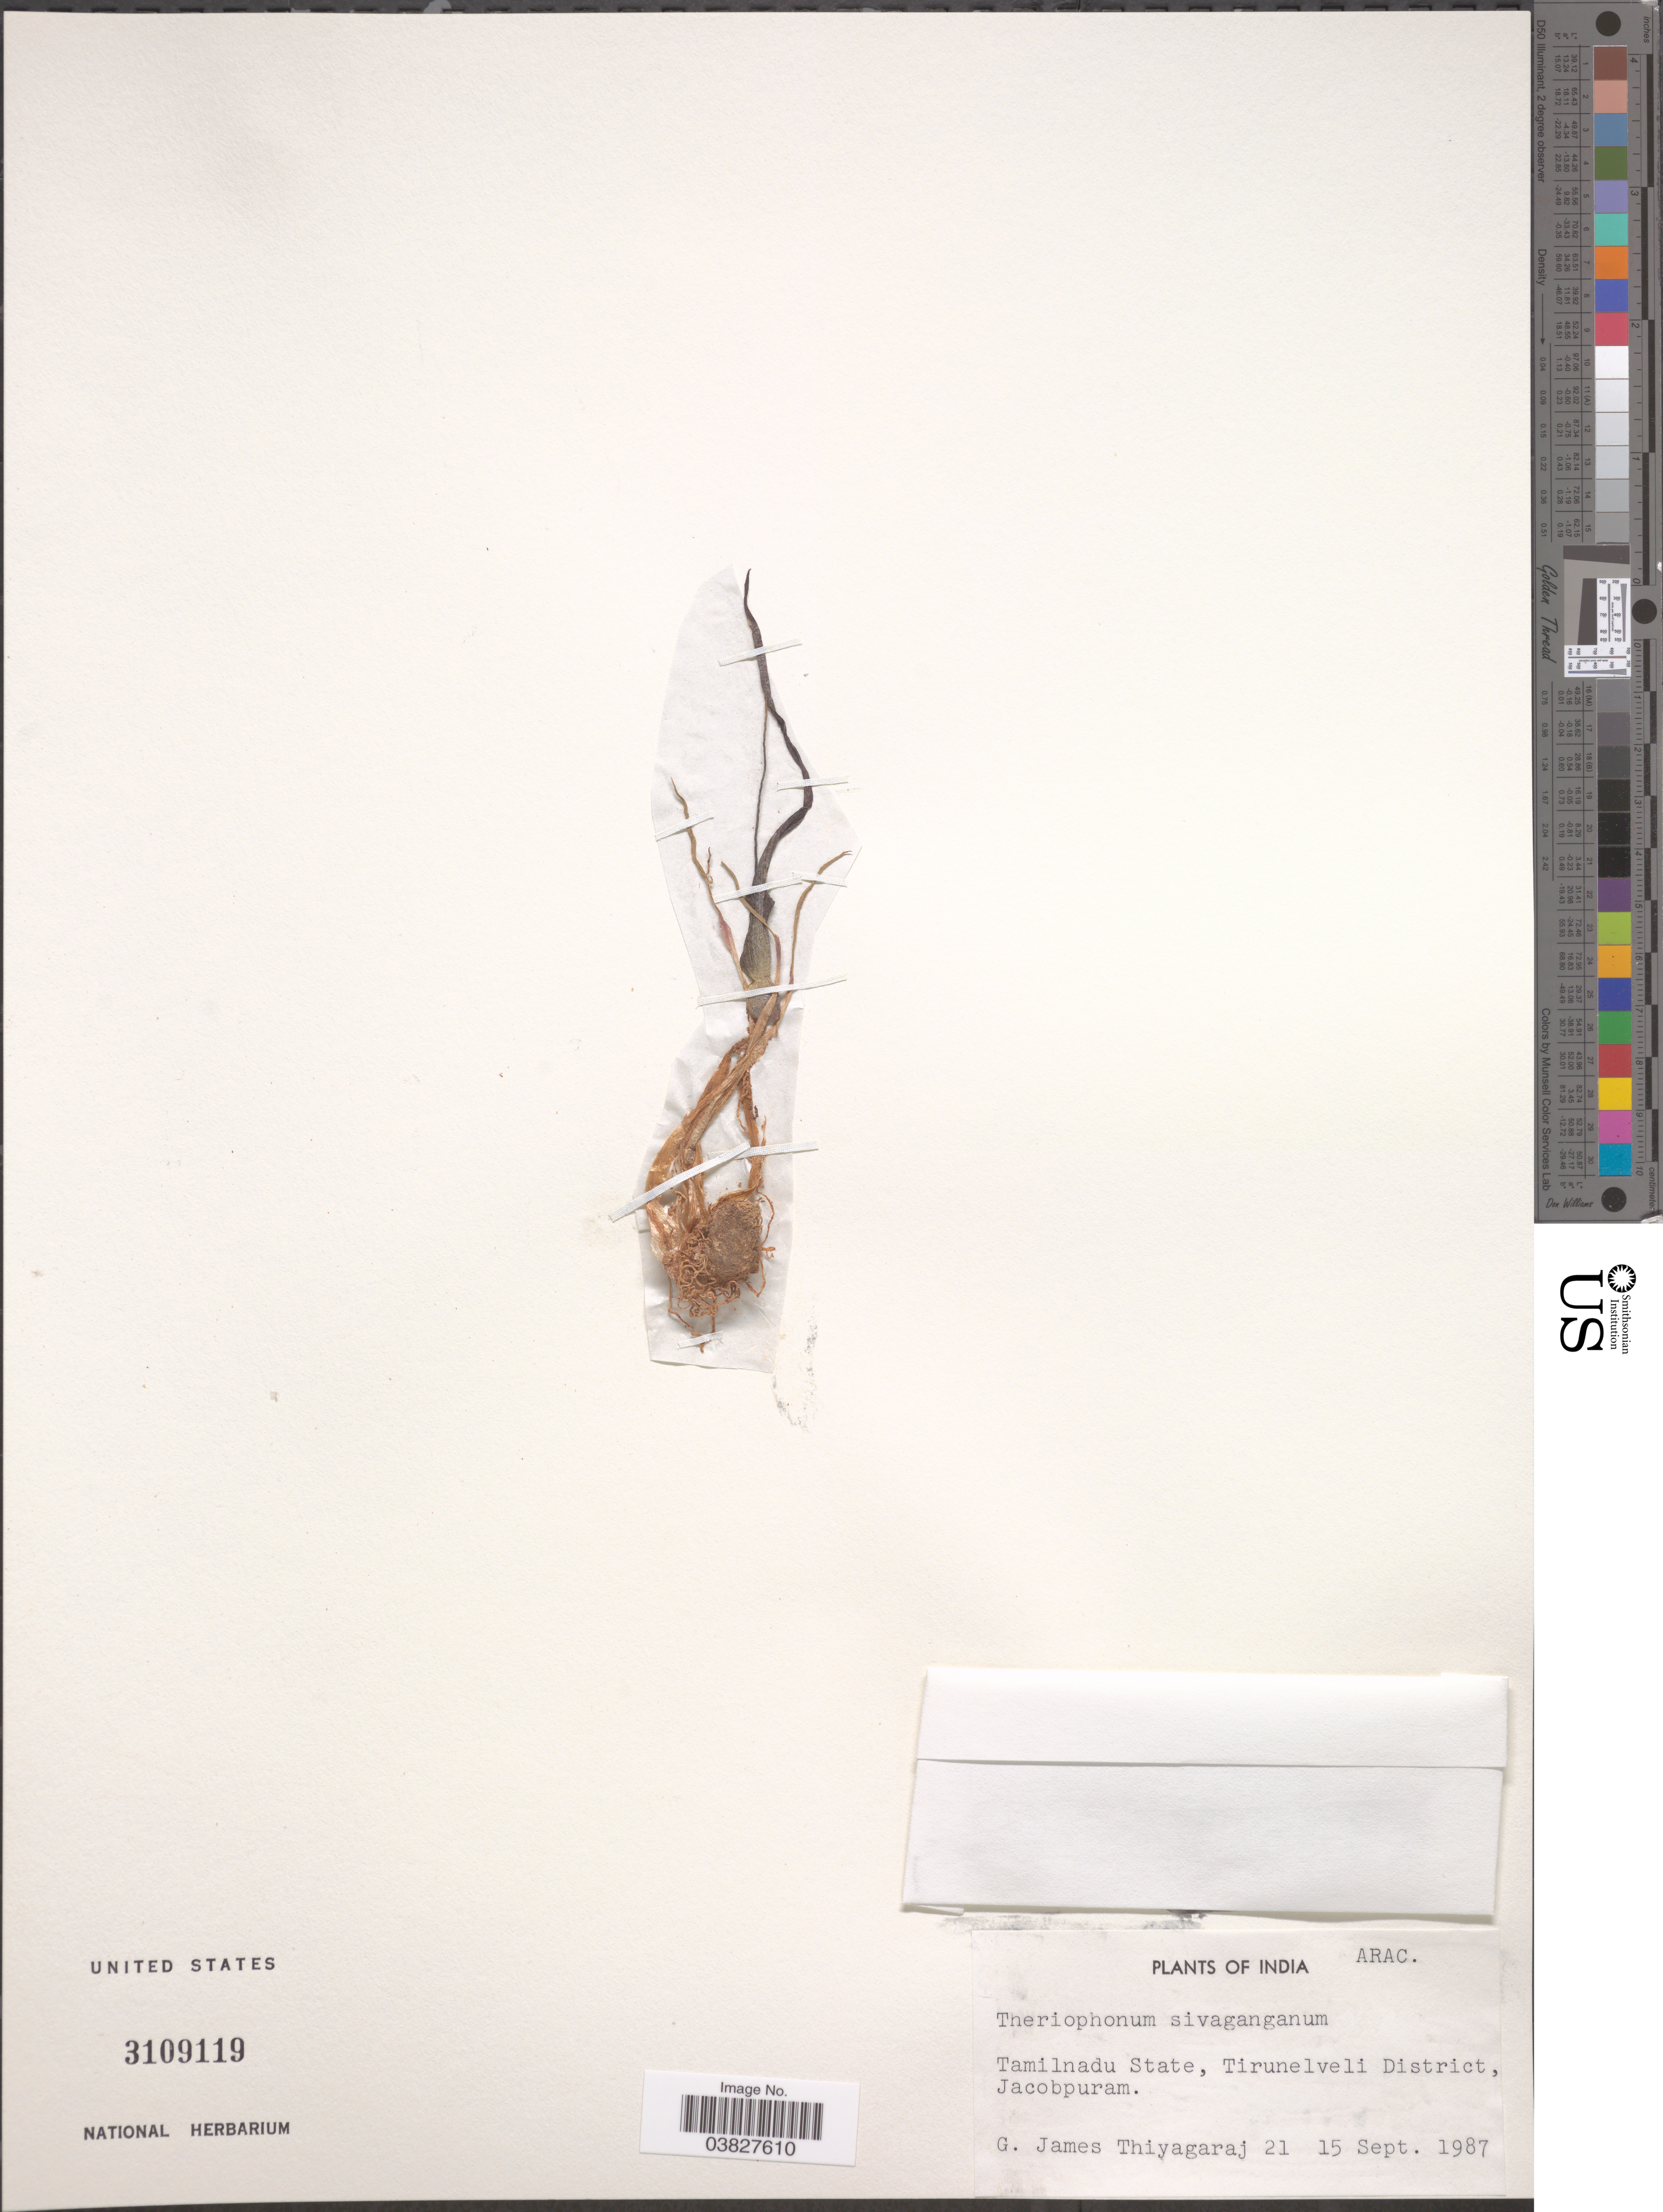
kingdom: Plantae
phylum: Tracheophyta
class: Liliopsida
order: Alismatales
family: Araceae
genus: Theriophonum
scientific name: Theriophonum sivaganganum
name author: (Ramam. & Sebastine) Bogner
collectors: G. Thiyagaraj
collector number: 21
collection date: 1987-09-15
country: India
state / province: Tamil Nadu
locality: Tamilnadu State, Tirunelveli District, Jacobpuram.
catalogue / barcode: US 3109119